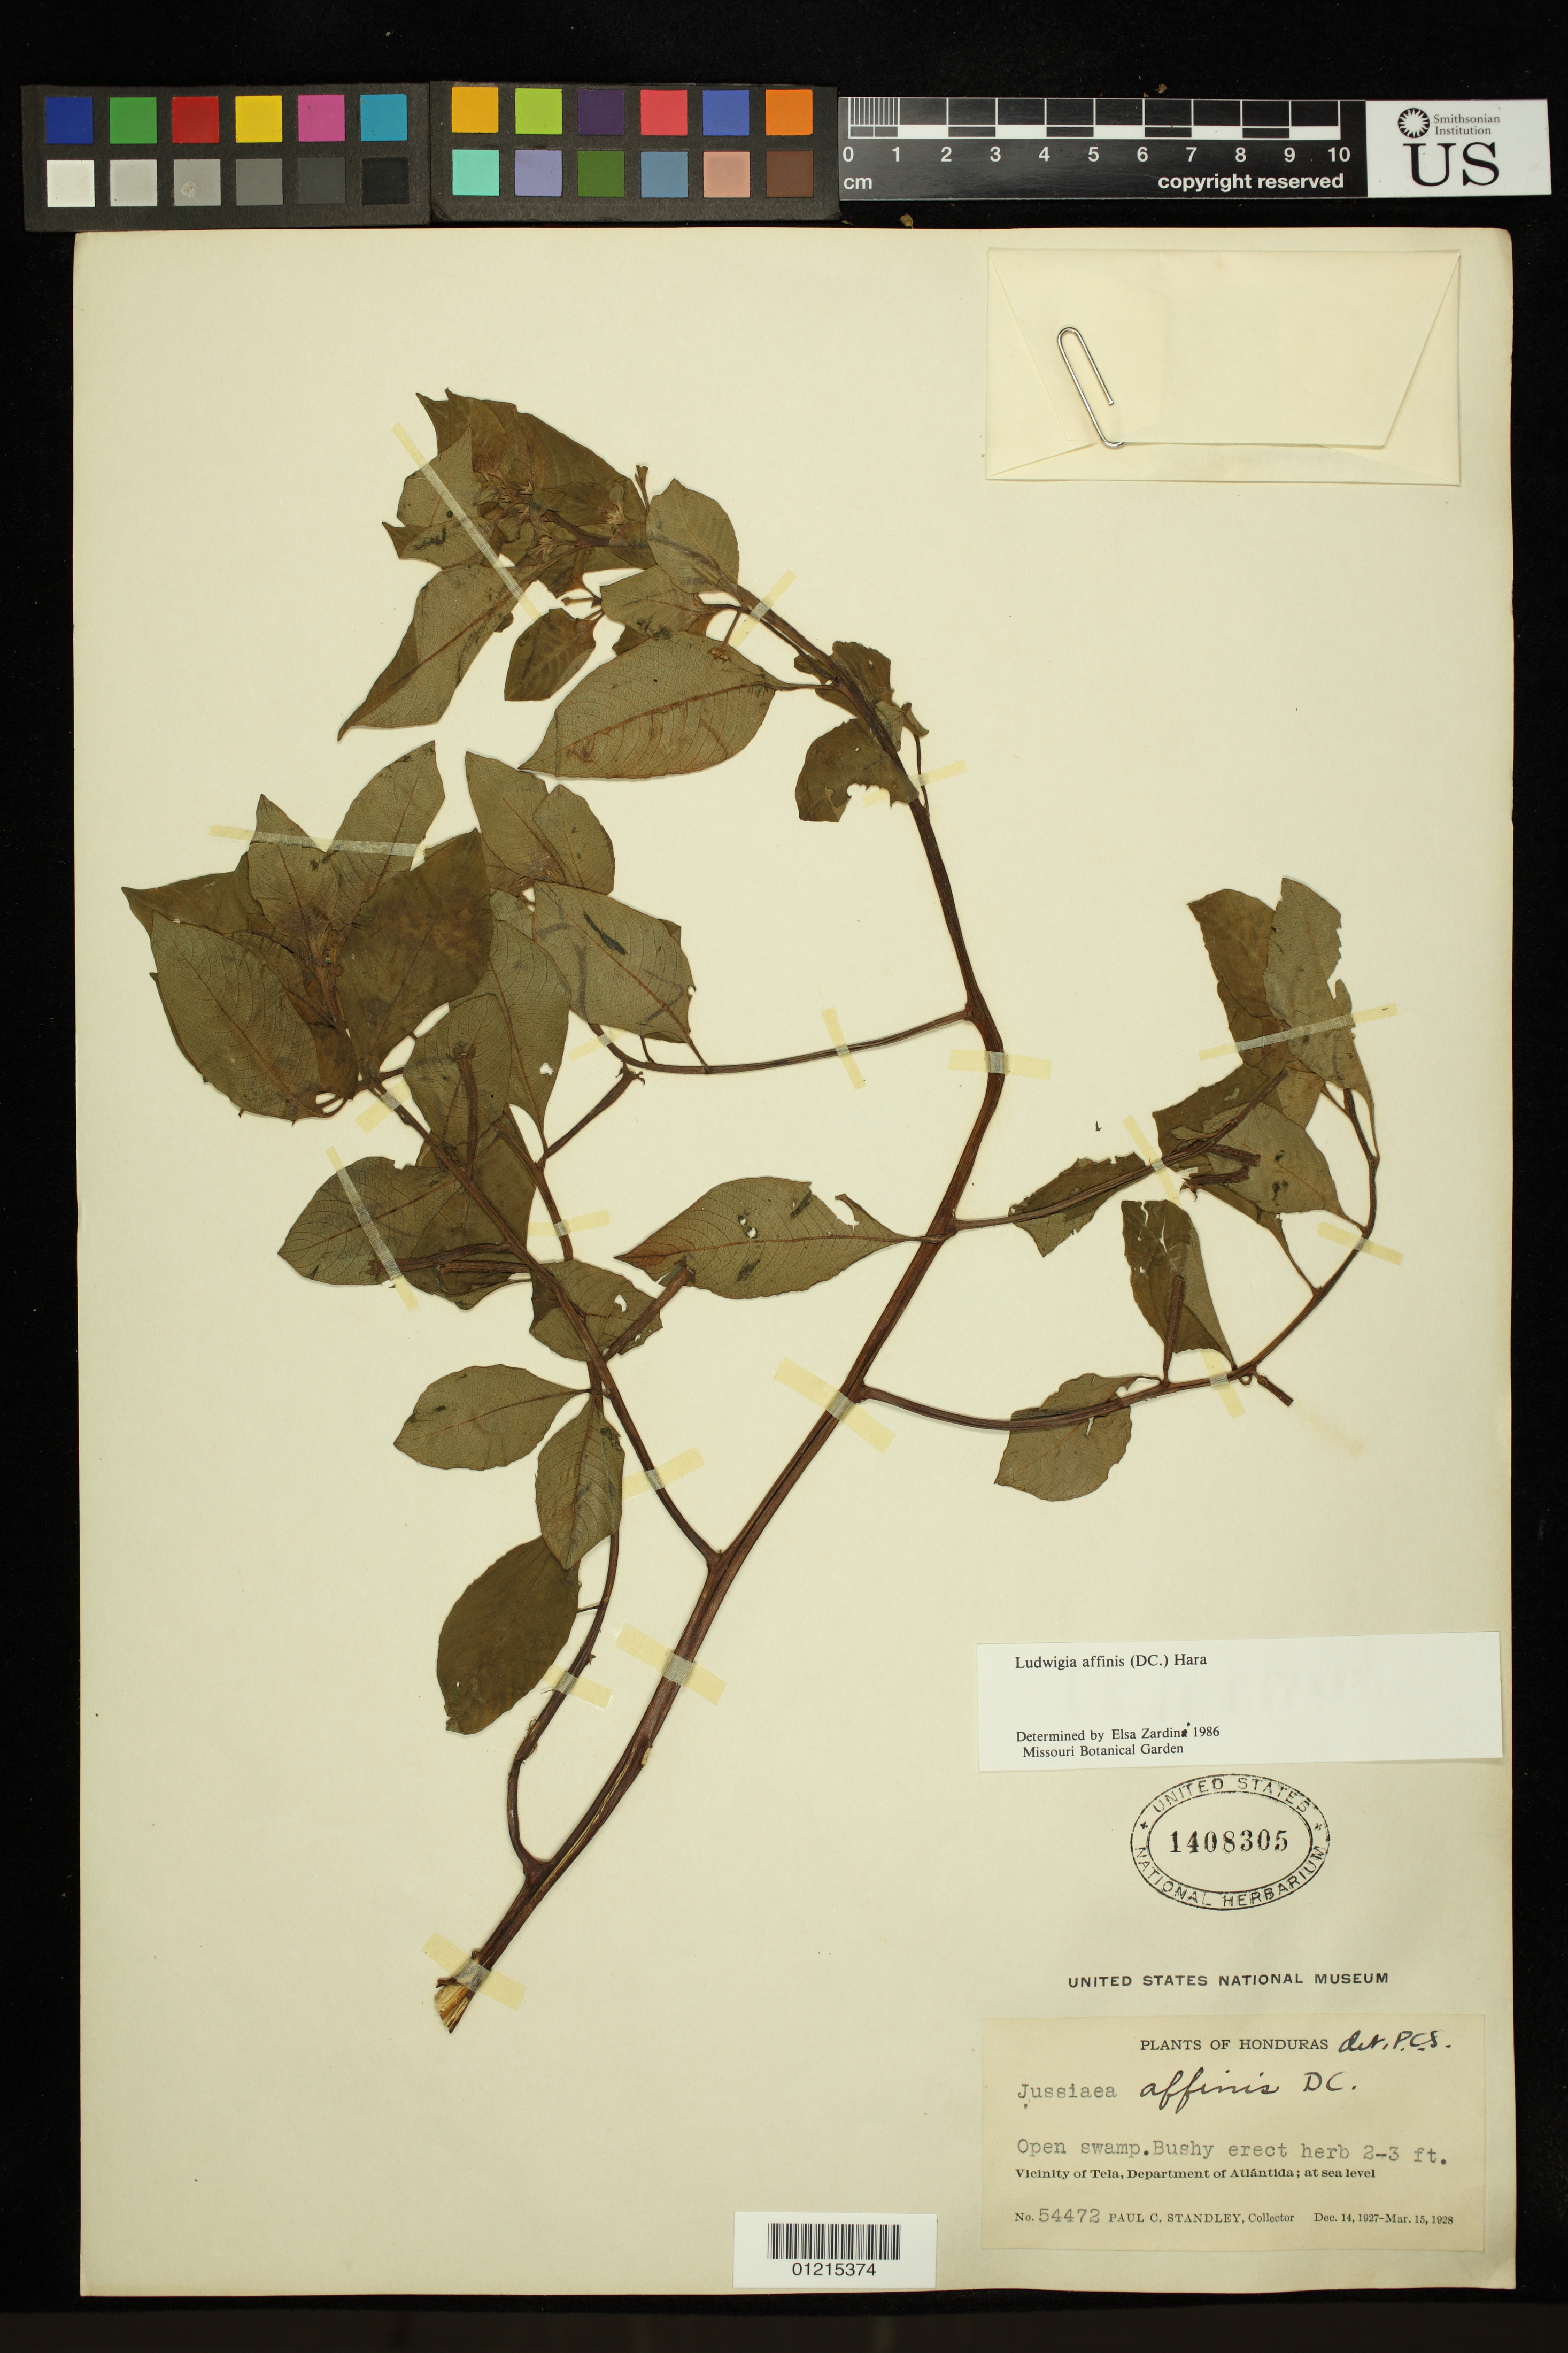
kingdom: Plantae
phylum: Tracheophyta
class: Magnoliopsida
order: Myrtales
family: Onagraceae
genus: Ludwigia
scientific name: Ludwigia affinis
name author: (DC.) H. Hara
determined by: Zardini, E. M.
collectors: P. C. Standley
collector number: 54472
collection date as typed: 14 Dec 1927 to 15 Mar 1927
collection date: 1927-03-15/1927-12-14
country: Honduras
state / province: Atlántida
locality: Vicinity of Tela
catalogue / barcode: US 1408305